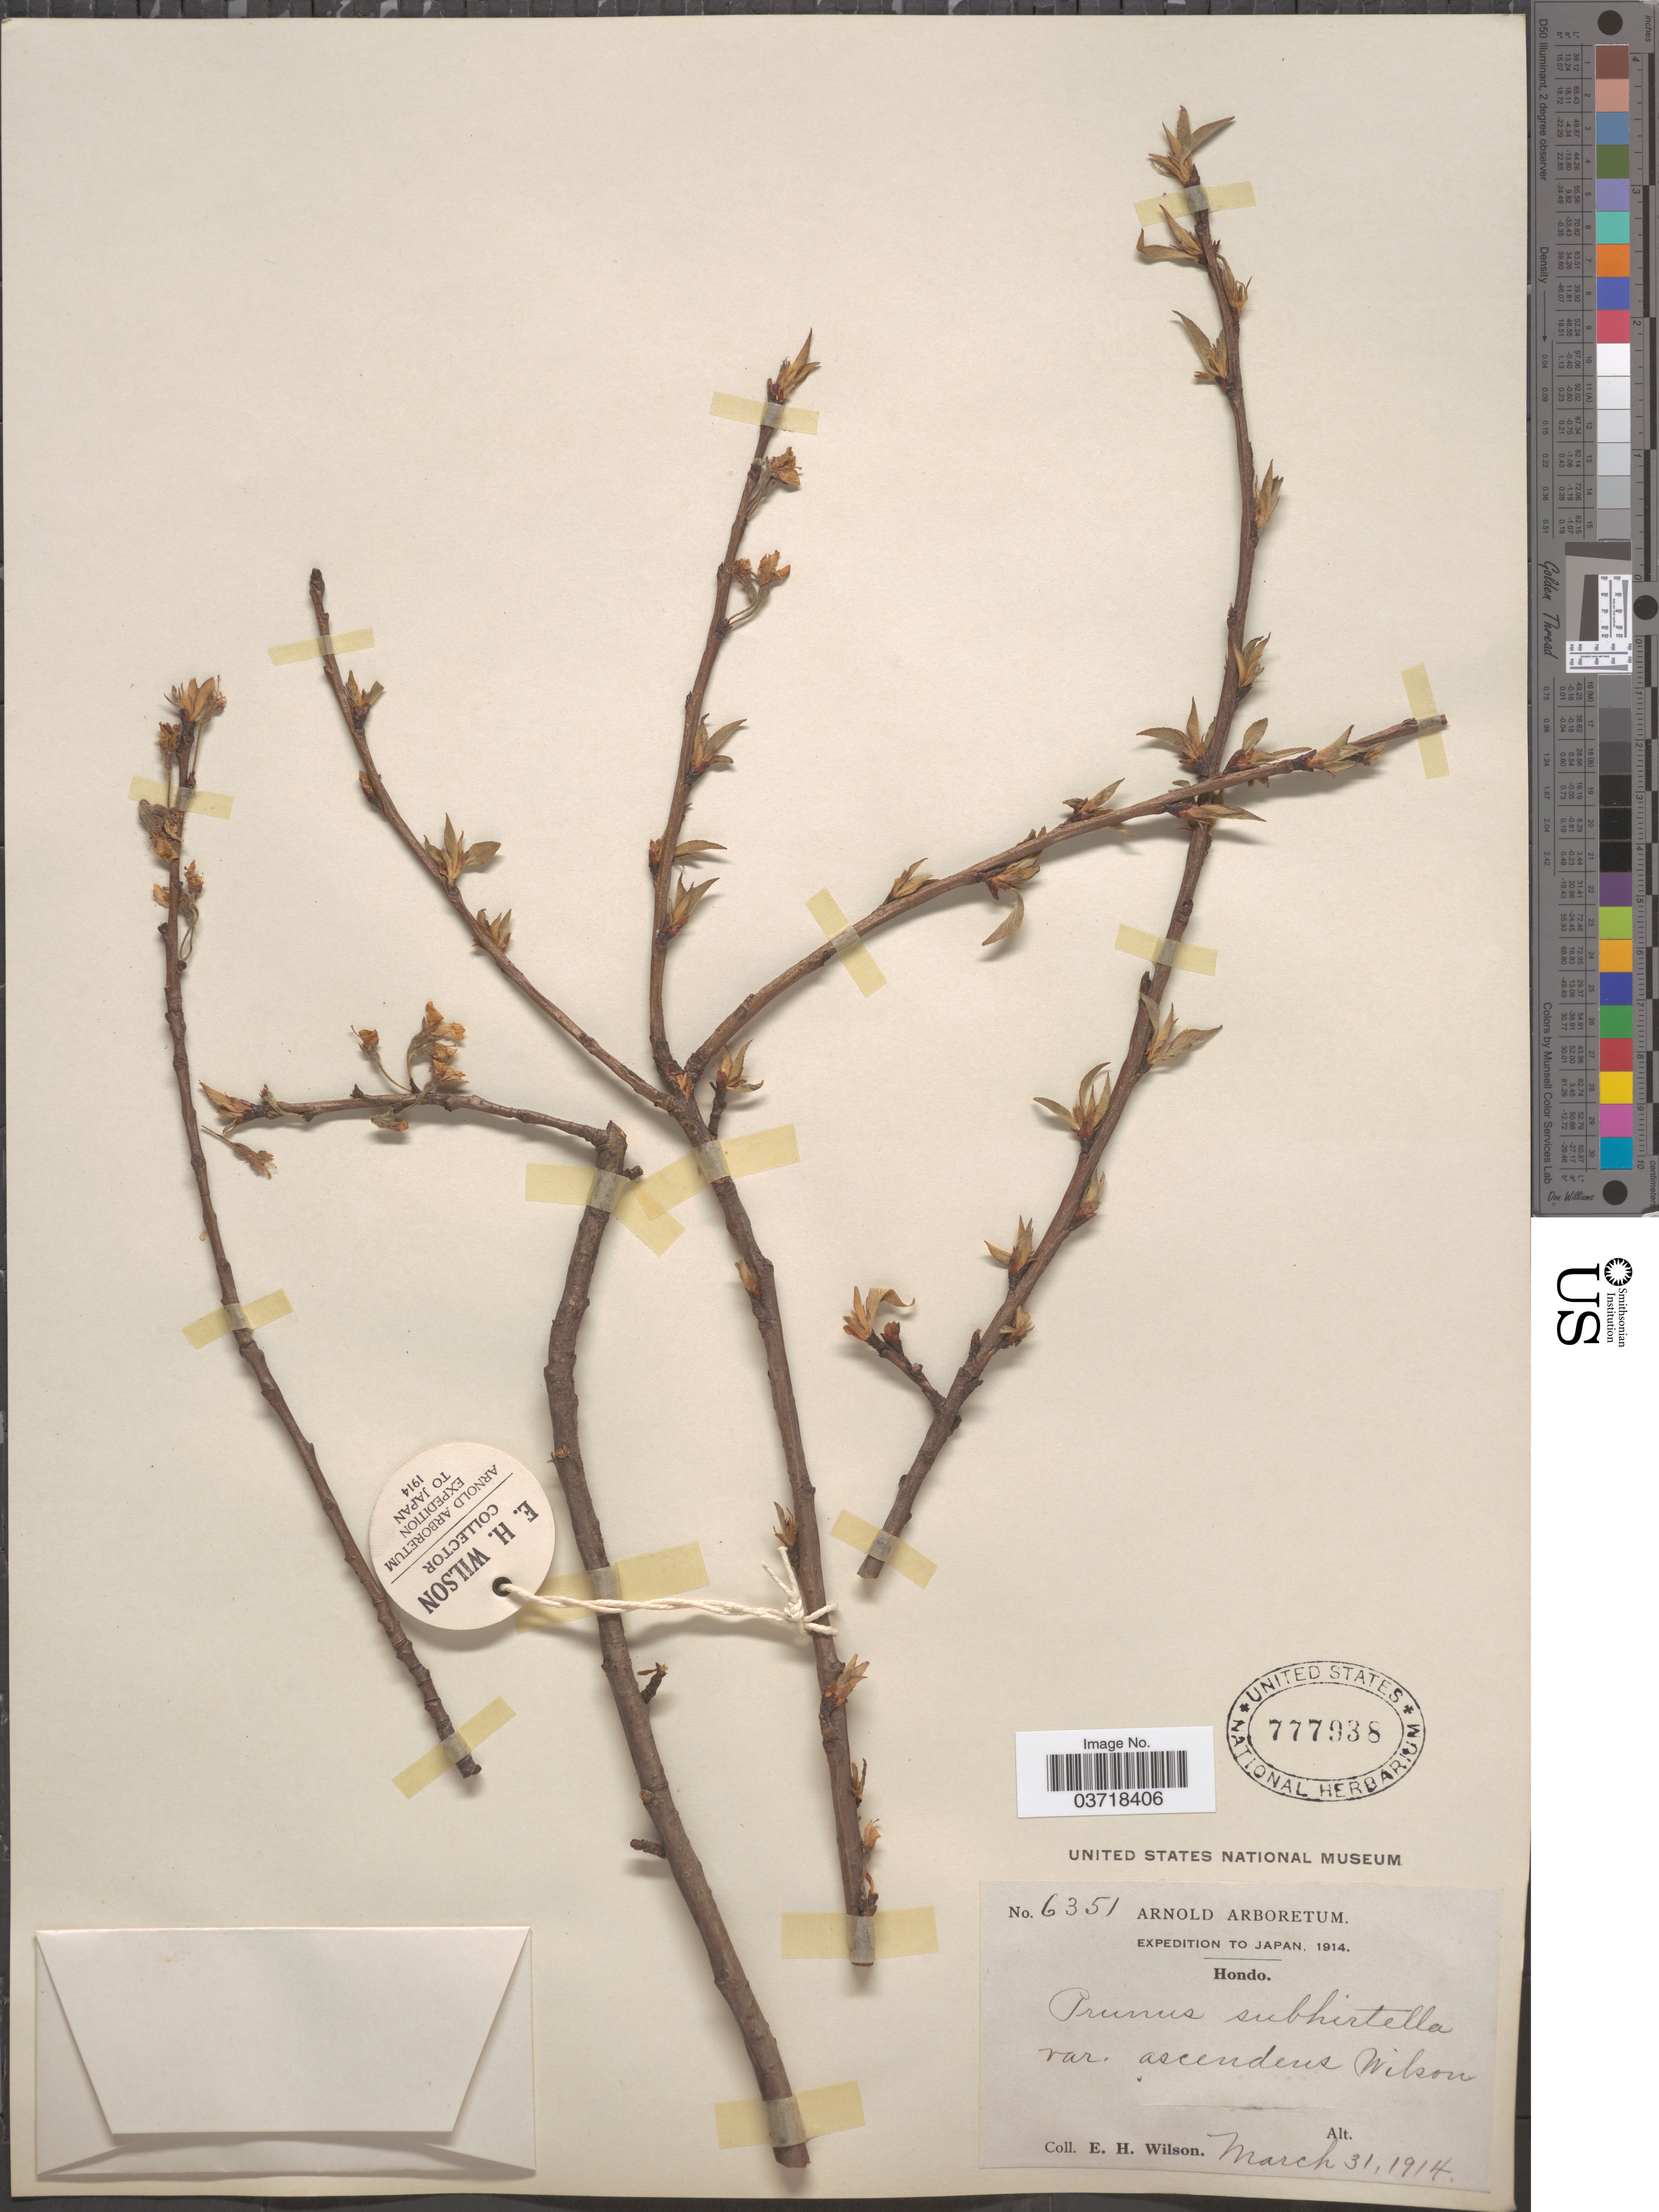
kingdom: Plantae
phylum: Tracheophyta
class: Magnoliopsida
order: Rosales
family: Rosaceae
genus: Prunus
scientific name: Prunus subhirtella var. ascendens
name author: (Makino) E.H. Wilson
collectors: E. Wilson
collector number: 6351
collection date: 1914-03-31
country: Japan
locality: Hondo.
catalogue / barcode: US 777938